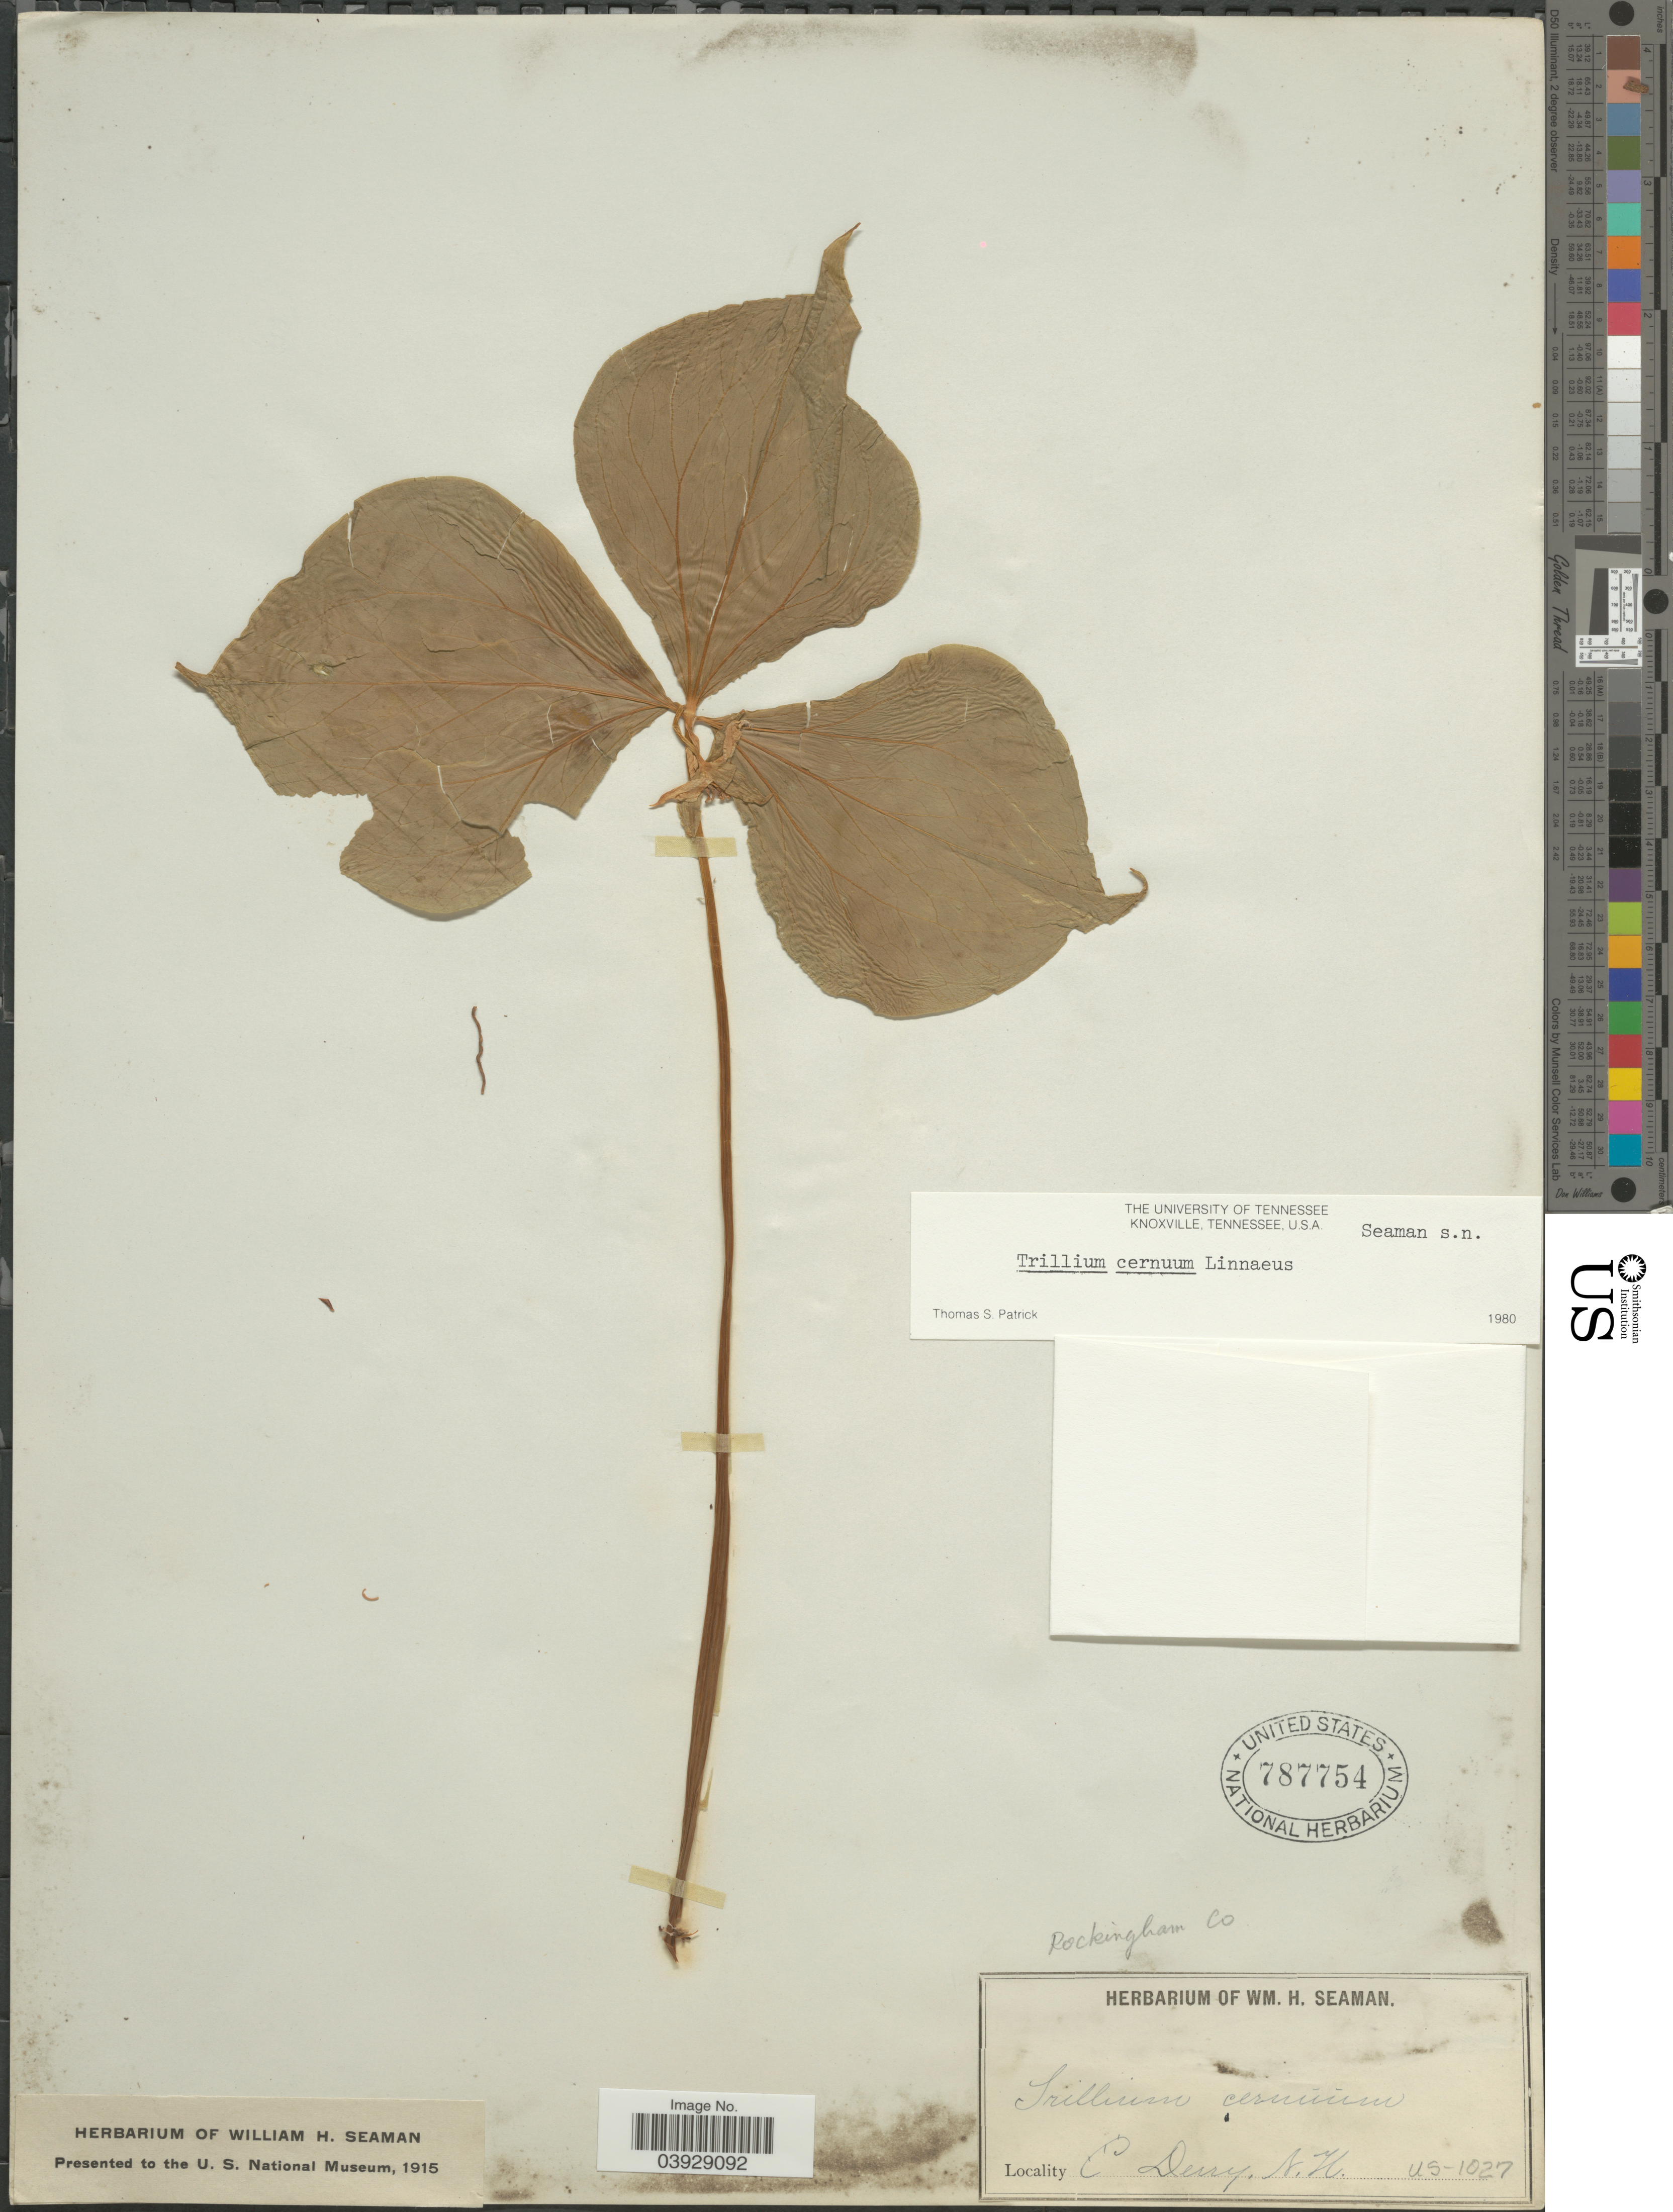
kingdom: Plantae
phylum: Tracheophyta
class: Liliopsida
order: Liliales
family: Melanthiaceae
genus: Trillium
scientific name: Trillium cernuum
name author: L.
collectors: Ex herb. W. H. Seaman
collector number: US-1027?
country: United States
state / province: New Hampshire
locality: C Derry. Rockingham Co.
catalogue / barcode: US 787754